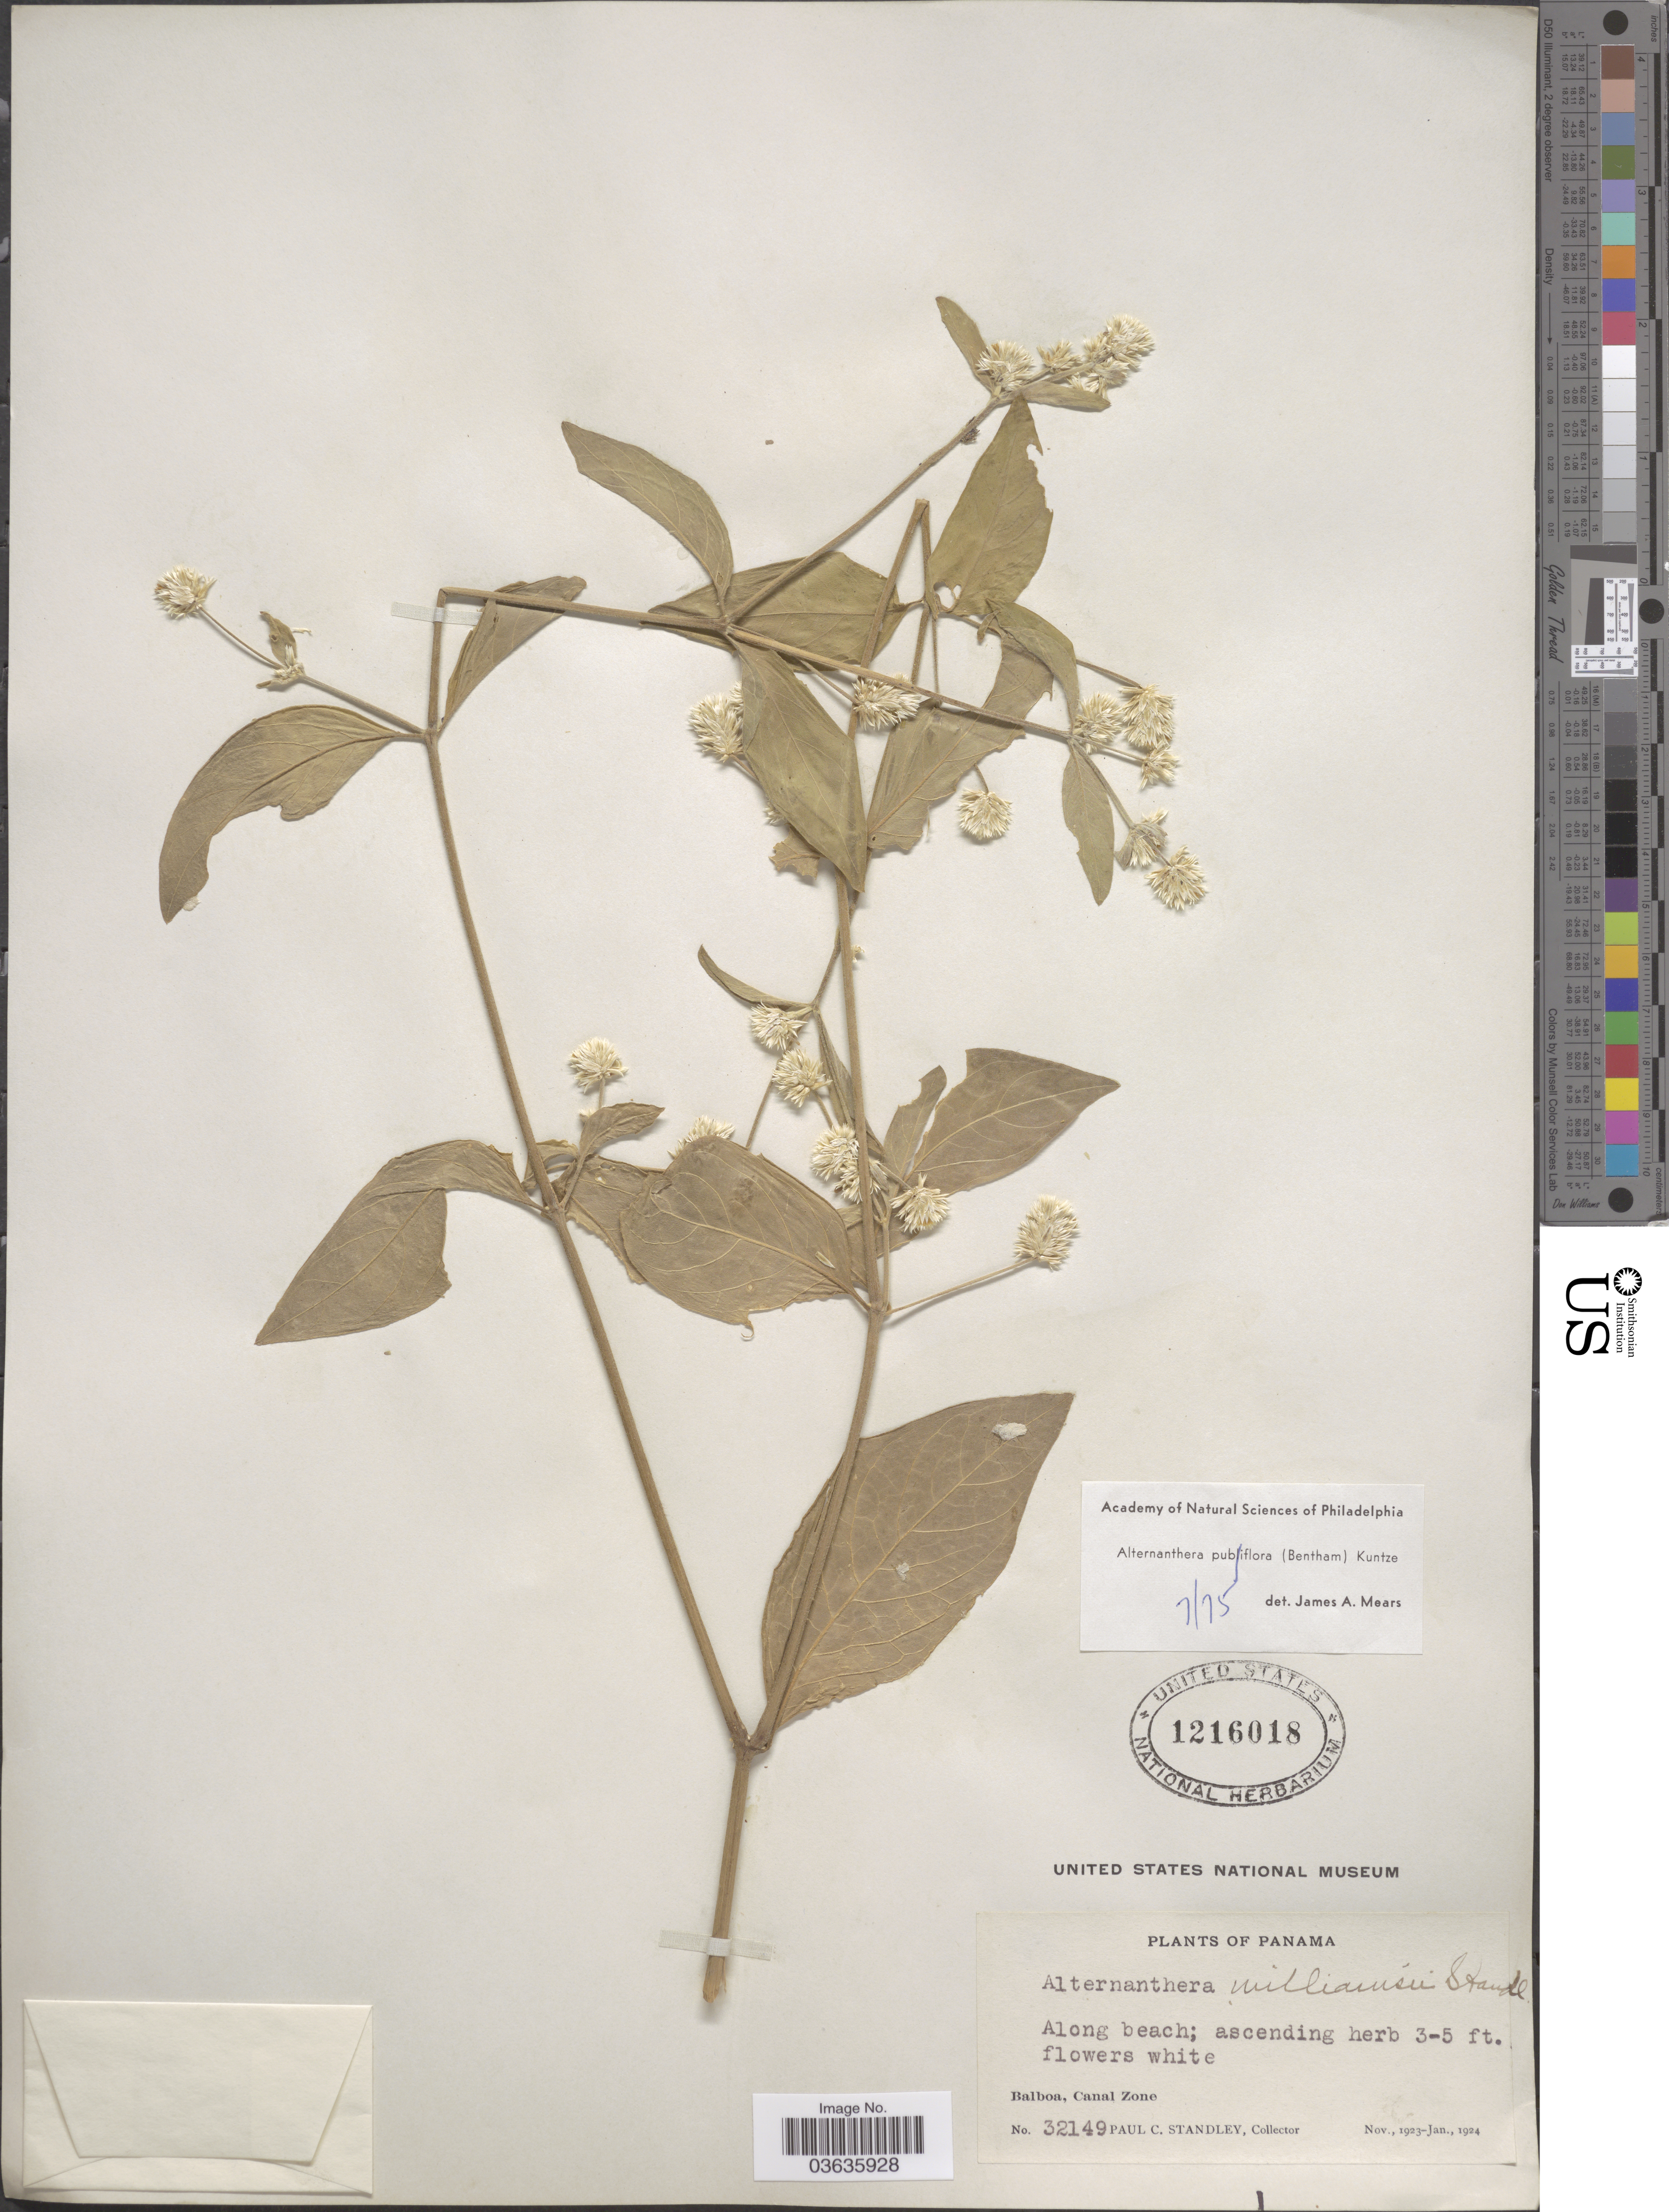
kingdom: Plantae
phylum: Tracheophyta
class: Magnoliopsida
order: Caryophyllales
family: Amaranthaceae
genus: Alternanthera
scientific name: Alternanthera pubiflora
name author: (Benth.) Kuntze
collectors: P. C. Standley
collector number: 32149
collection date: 1923-11/1924-01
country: Panama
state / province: Colón / Panamá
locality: Balboa, Canal Zone.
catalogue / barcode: US 1216018